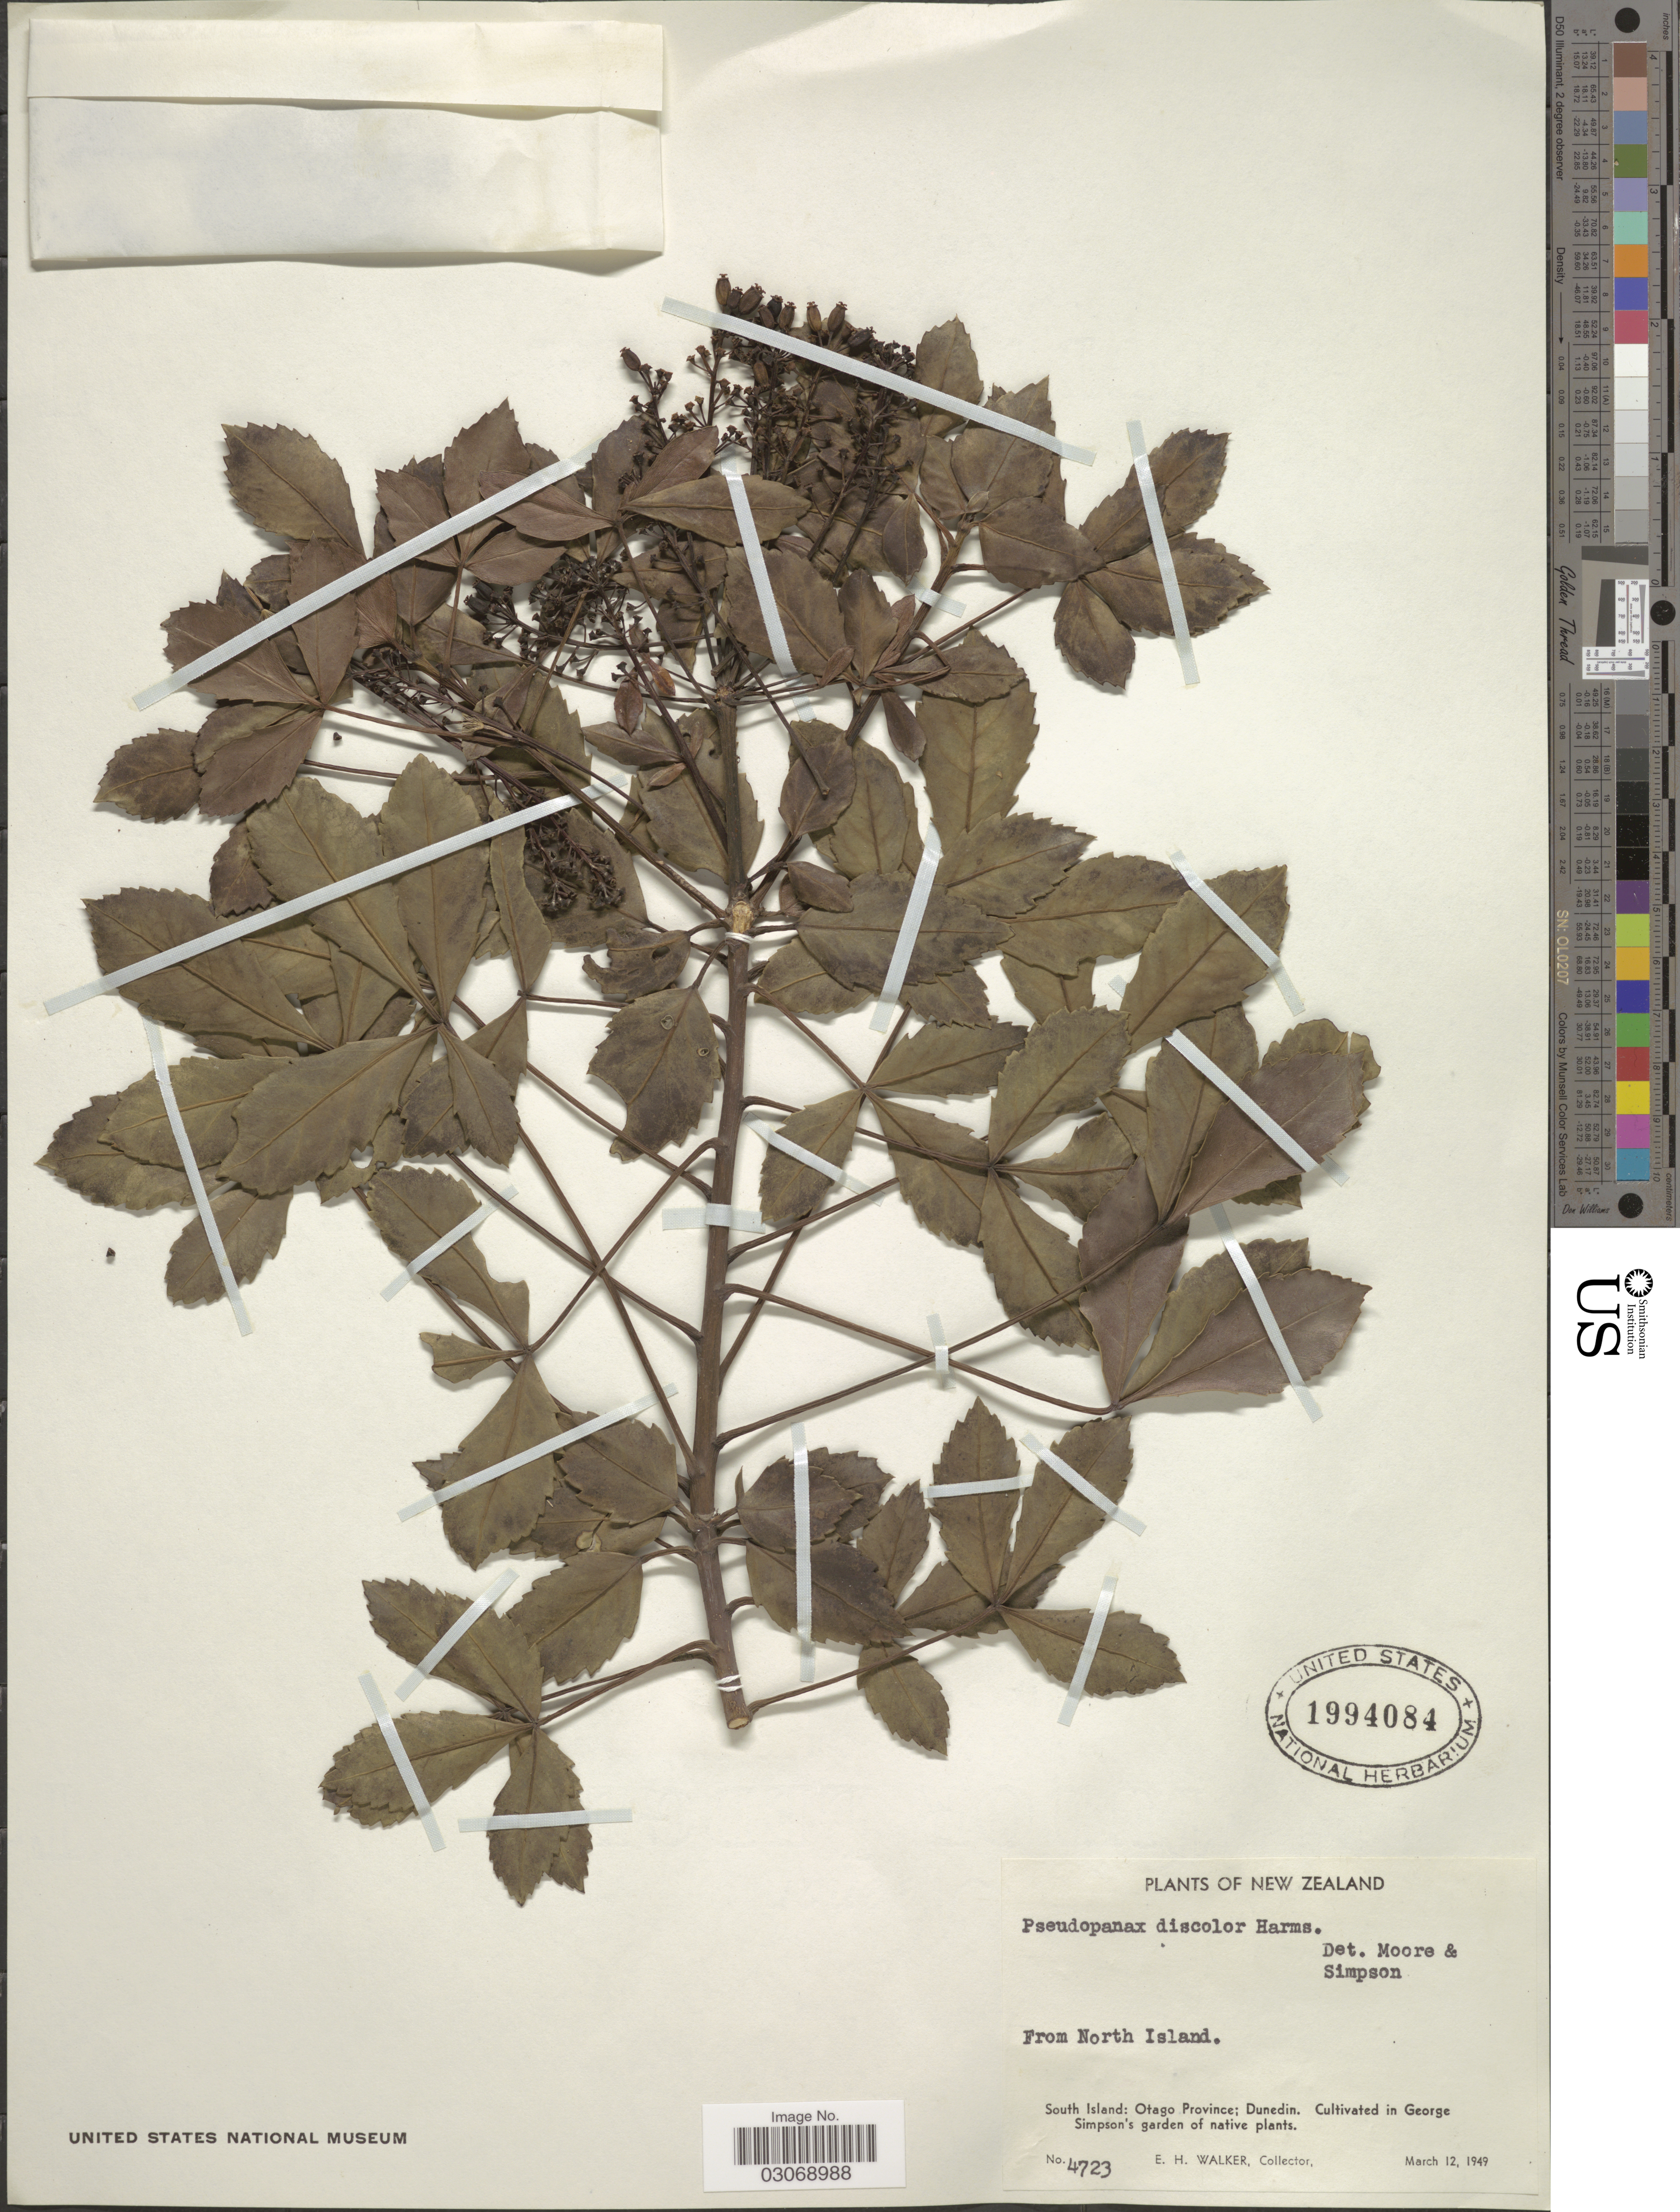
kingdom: Plantae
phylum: Tracheophyta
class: Magnoliopsida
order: Apiales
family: Araliaceae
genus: Pseudopanax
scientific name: Pseudopanax discolor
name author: (Kirk) Harms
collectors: E. H. Walker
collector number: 4723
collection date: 1949-03-12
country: New Zealand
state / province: Otago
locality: South Island: Otago Province; Dunedin. Cultivated in George Simpson's garden of native plants.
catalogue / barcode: US 1994084